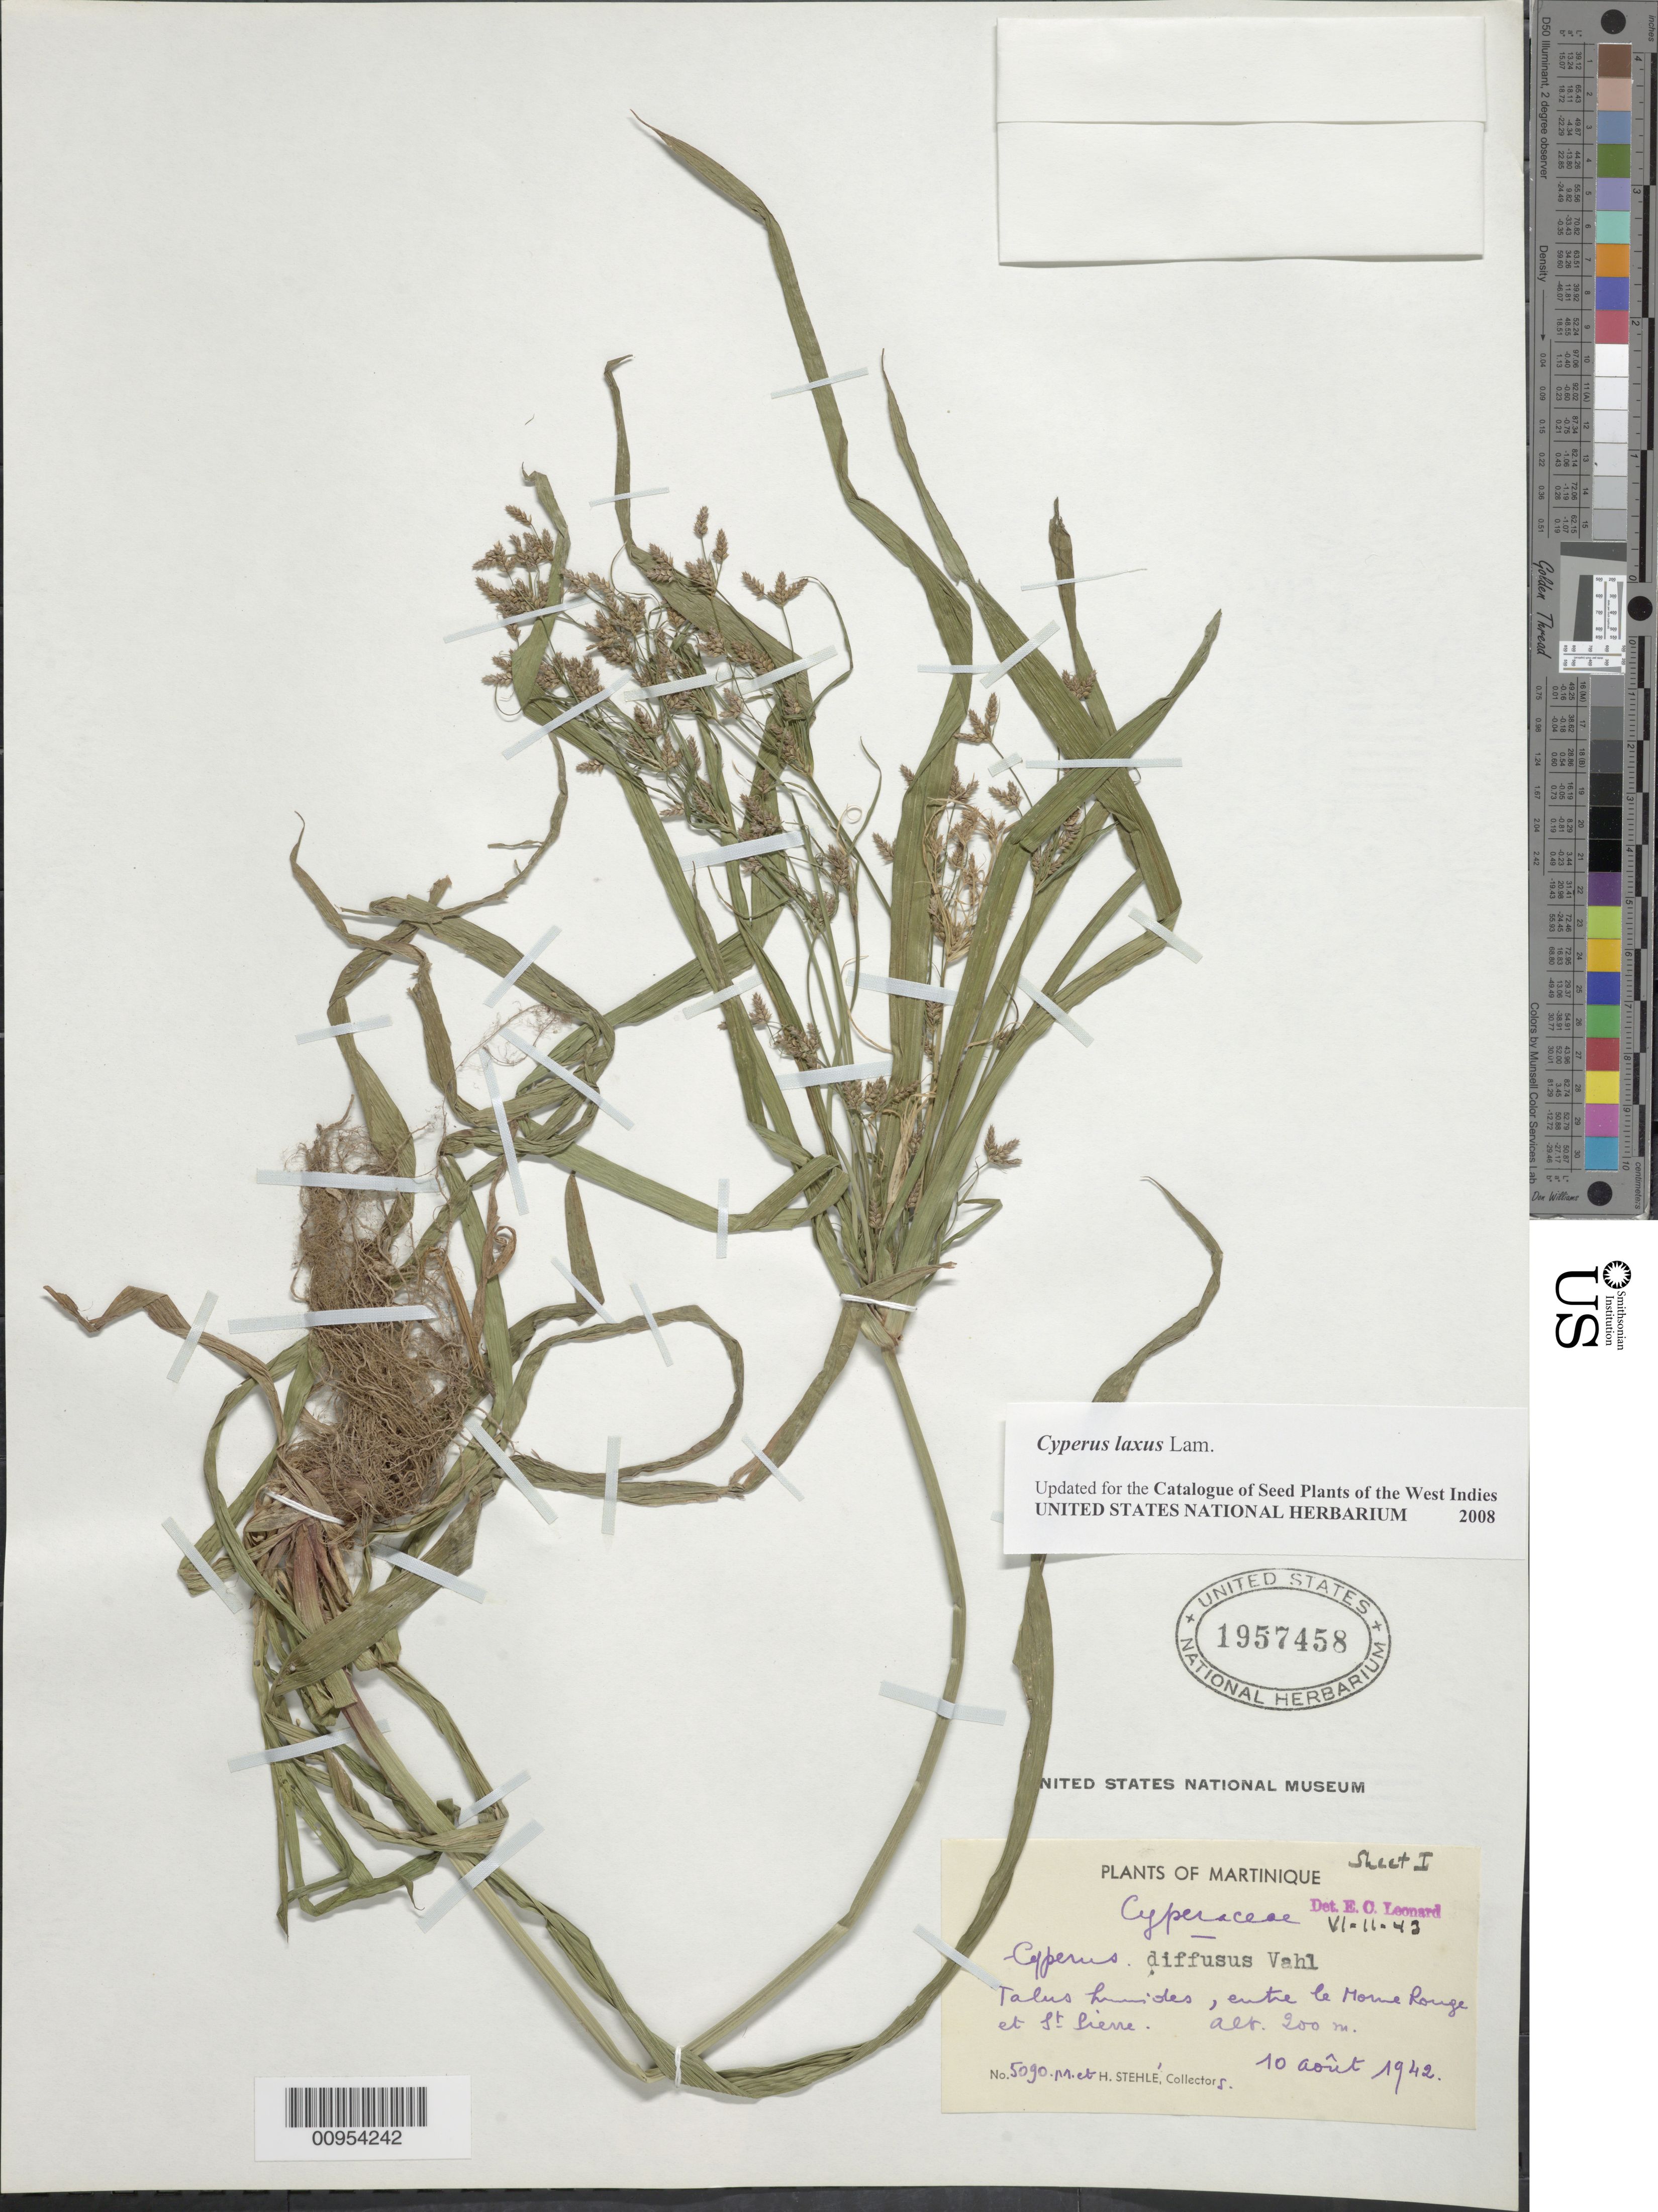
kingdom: Plantae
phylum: Tracheophyta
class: Liliopsida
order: Poales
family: Cyperaceae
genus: Cyperus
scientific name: Cyperus laxus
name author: Lam.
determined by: Strong, M. T., (US), Smithsonian Institution - National Museum of Natural History (UNITED STATES)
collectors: H. Stehlé & M. Stehlé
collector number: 5090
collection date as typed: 10 Aug 1942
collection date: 1942-08-10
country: Martinique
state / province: Saint-Pierre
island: Martinique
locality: Entre le Morne Rouge et St. Pierre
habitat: Talus humides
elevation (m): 200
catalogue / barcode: US 1957458